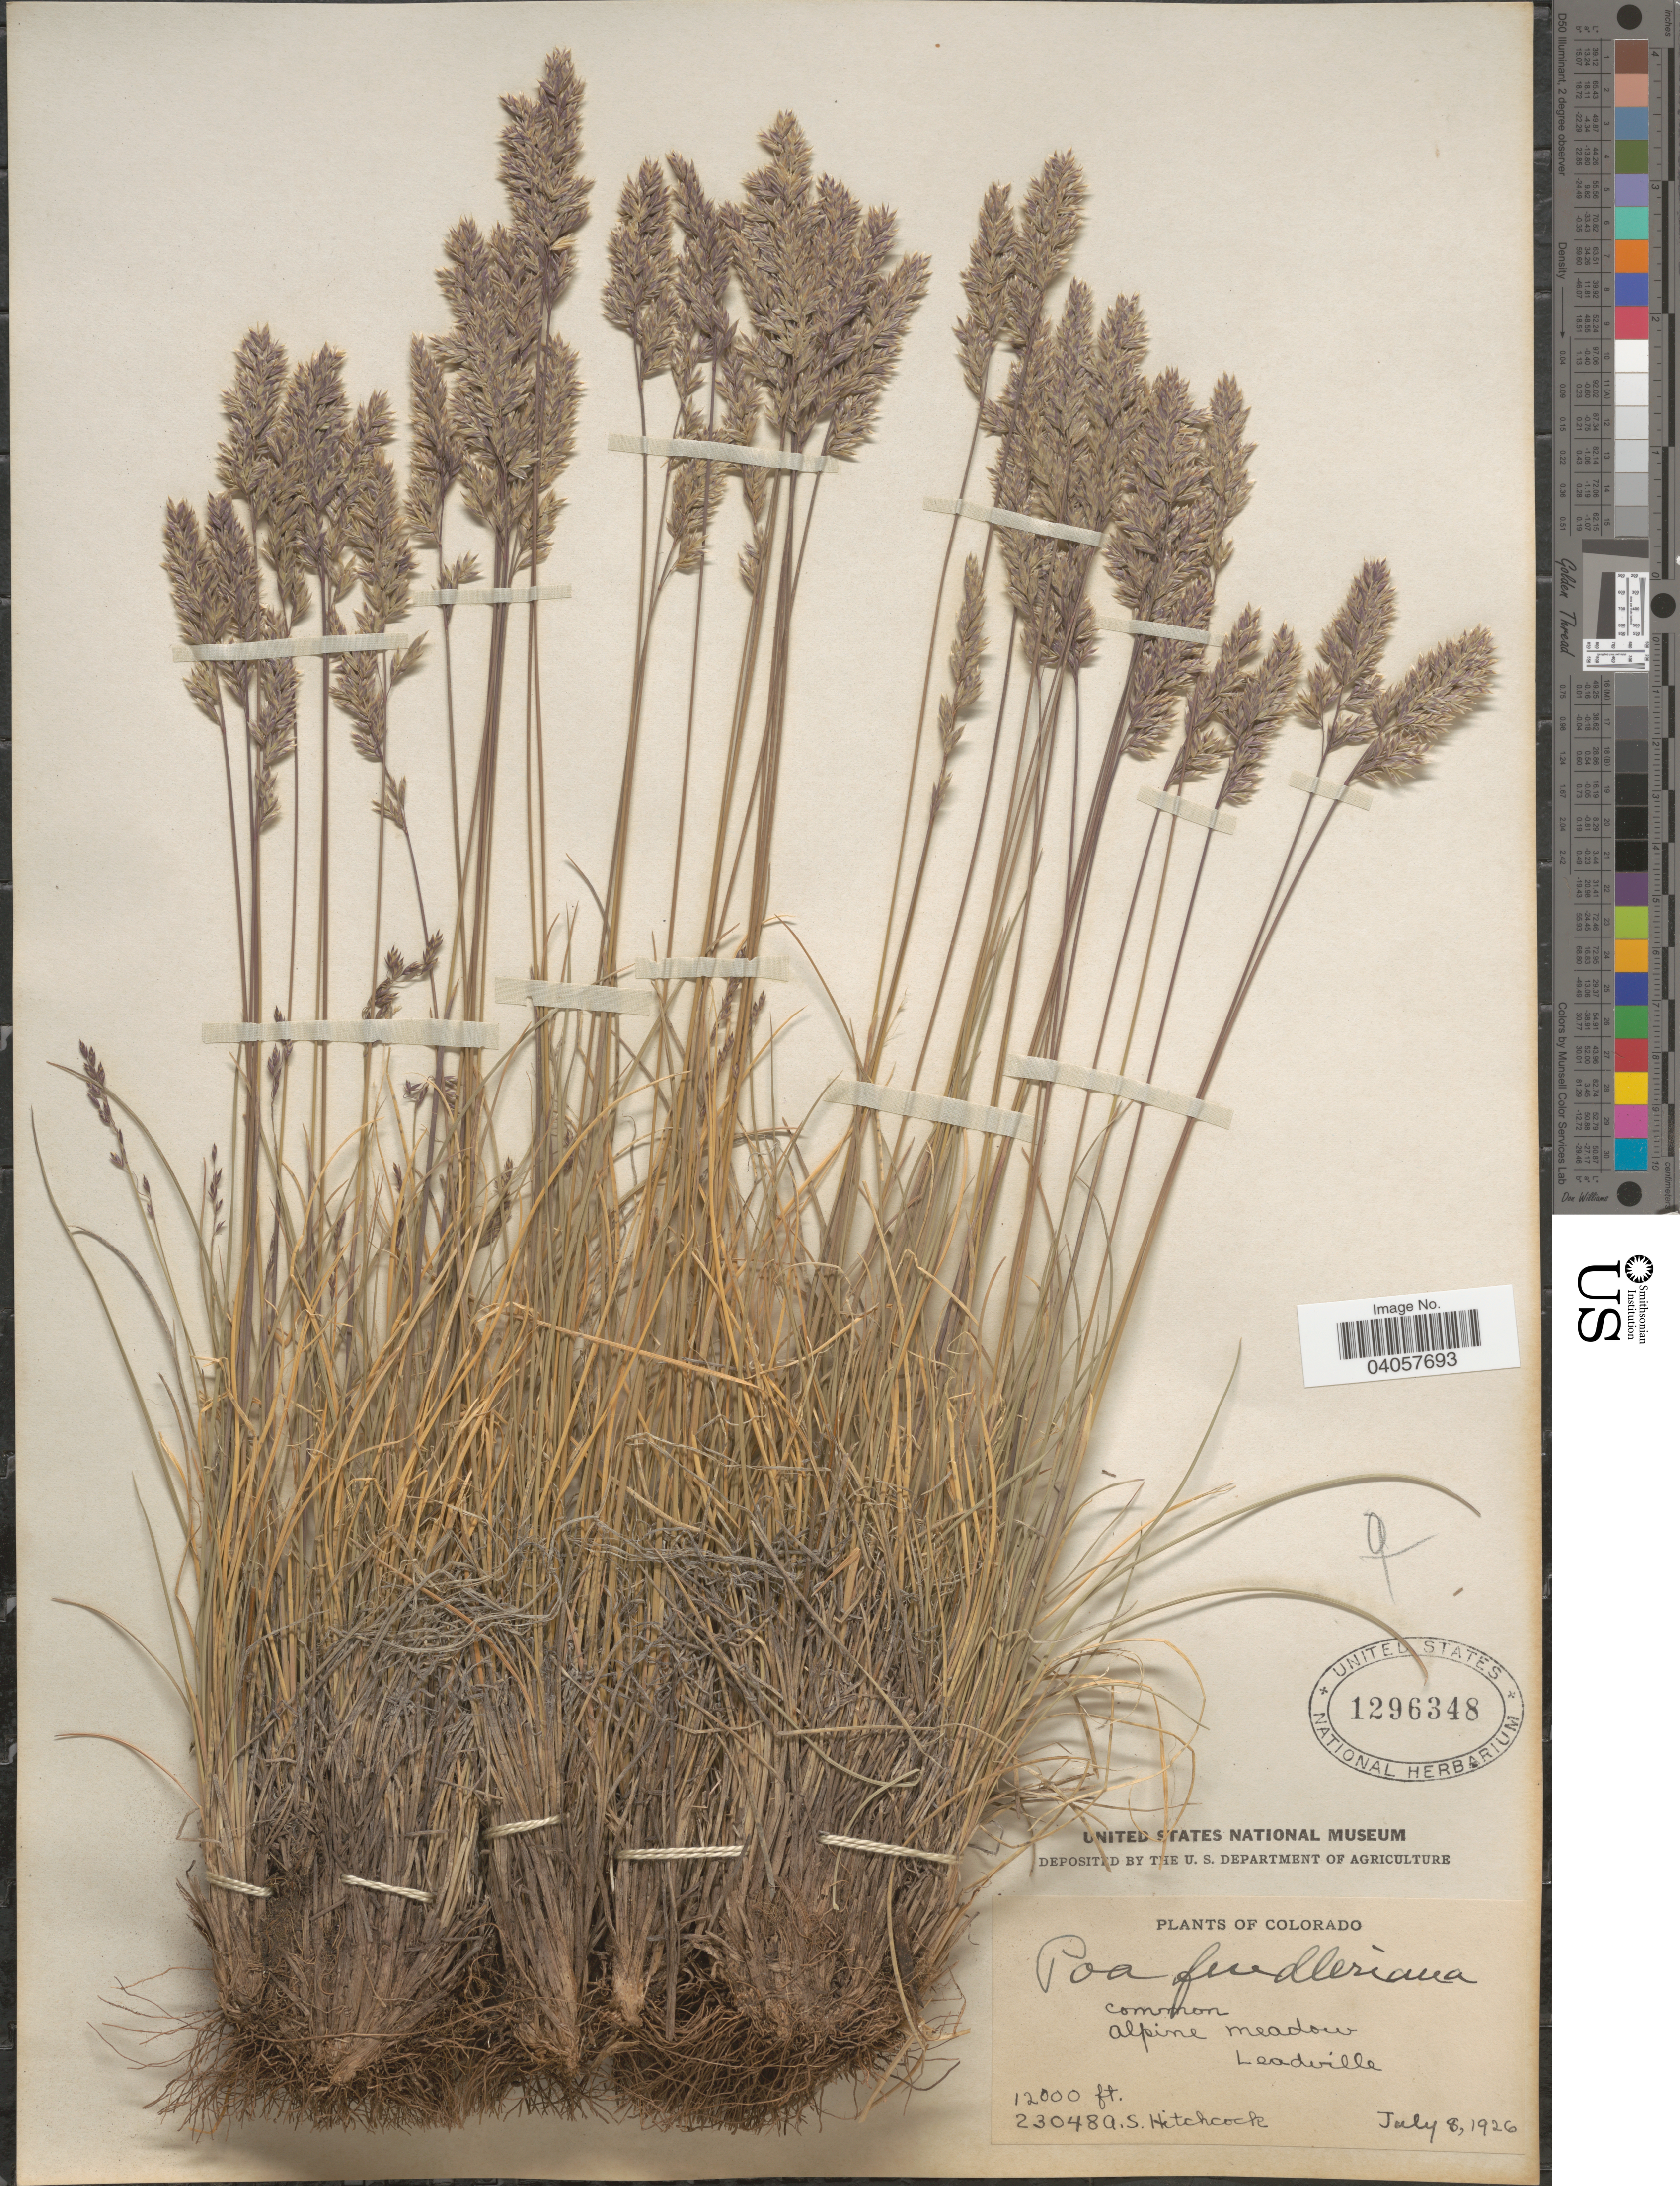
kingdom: Plantae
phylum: Tracheophyta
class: Liliopsida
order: Poales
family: Poaceae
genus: Poa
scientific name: Poa fendleriana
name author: (Steud.) Vasey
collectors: A. S. Hitchcock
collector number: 23048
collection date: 1926-07-08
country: United States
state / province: Colorado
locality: Leadville.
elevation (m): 3658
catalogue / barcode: US 1296348